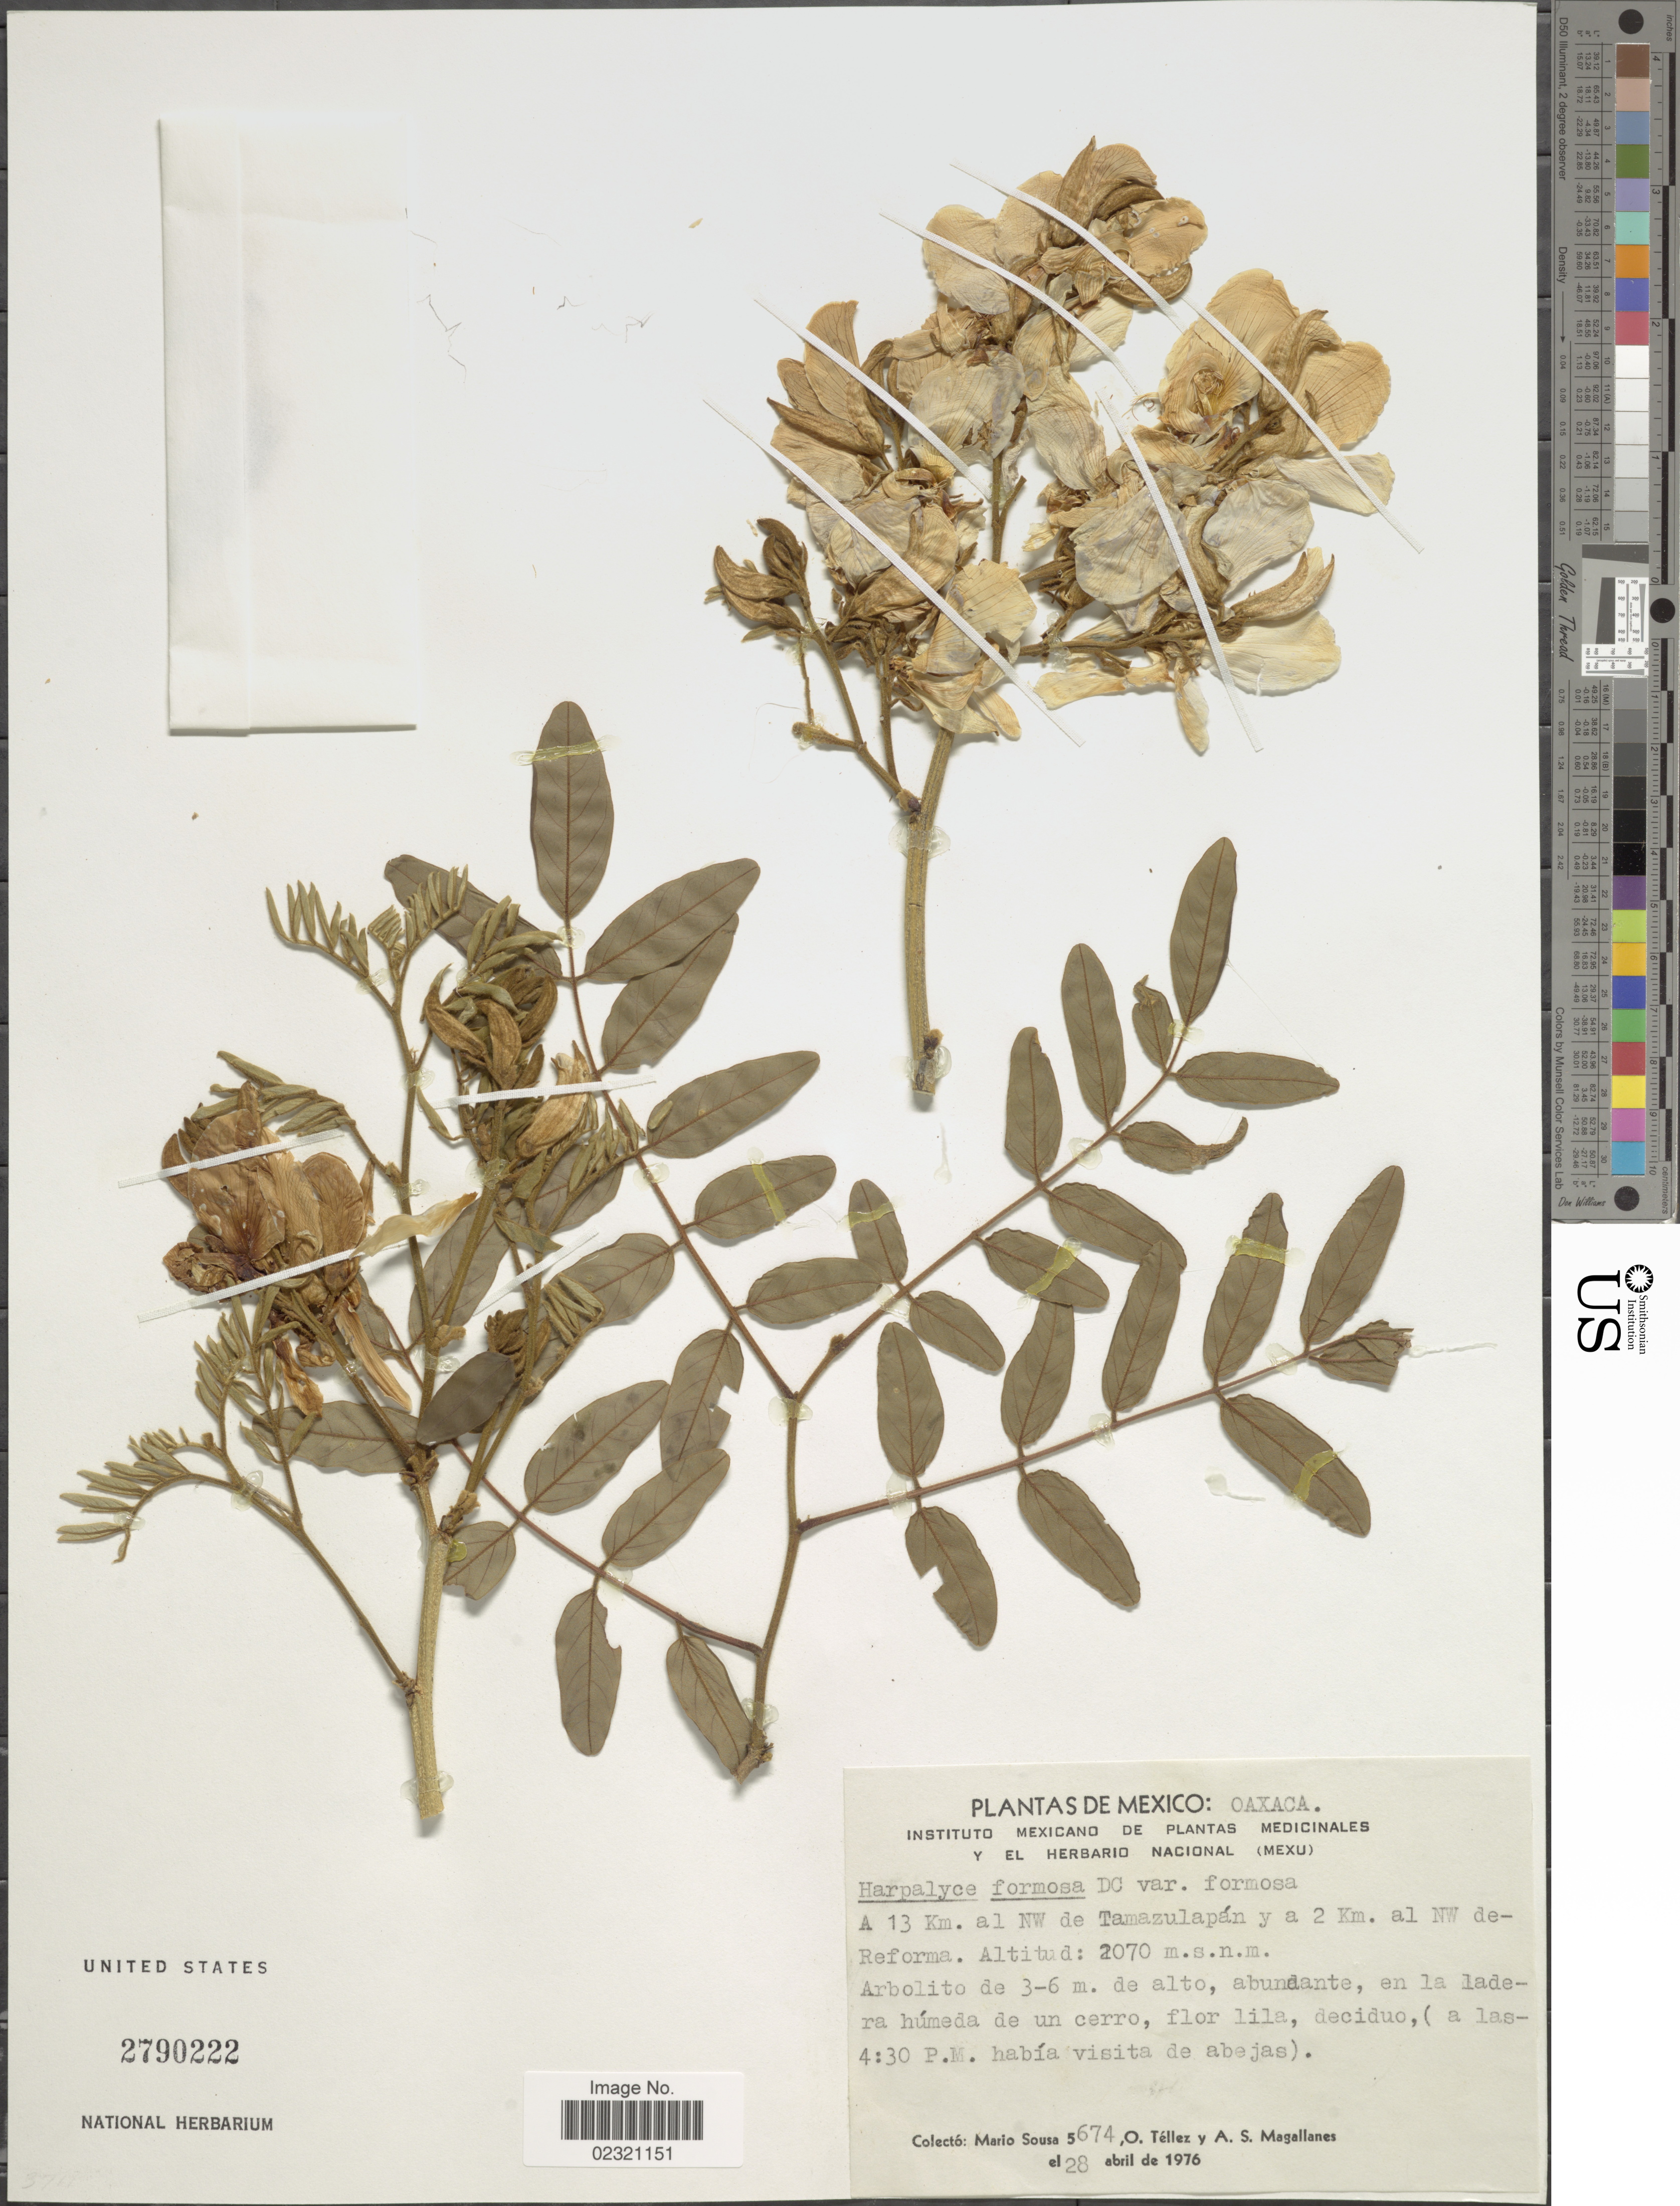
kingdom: Plantae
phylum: Tracheophyta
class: Magnoliopsida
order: Fabales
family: Fabaceae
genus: Harpalyce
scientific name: Harpalyce formosa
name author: DC.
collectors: M. Sousa S., O. Tellez & A. Magallanes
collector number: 5674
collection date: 1976-04-28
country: Mexico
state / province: Oaxaca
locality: A 13 km al NW de Tamazulapan y a 2 km al NW de Reforma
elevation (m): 2070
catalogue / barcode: US 2790222